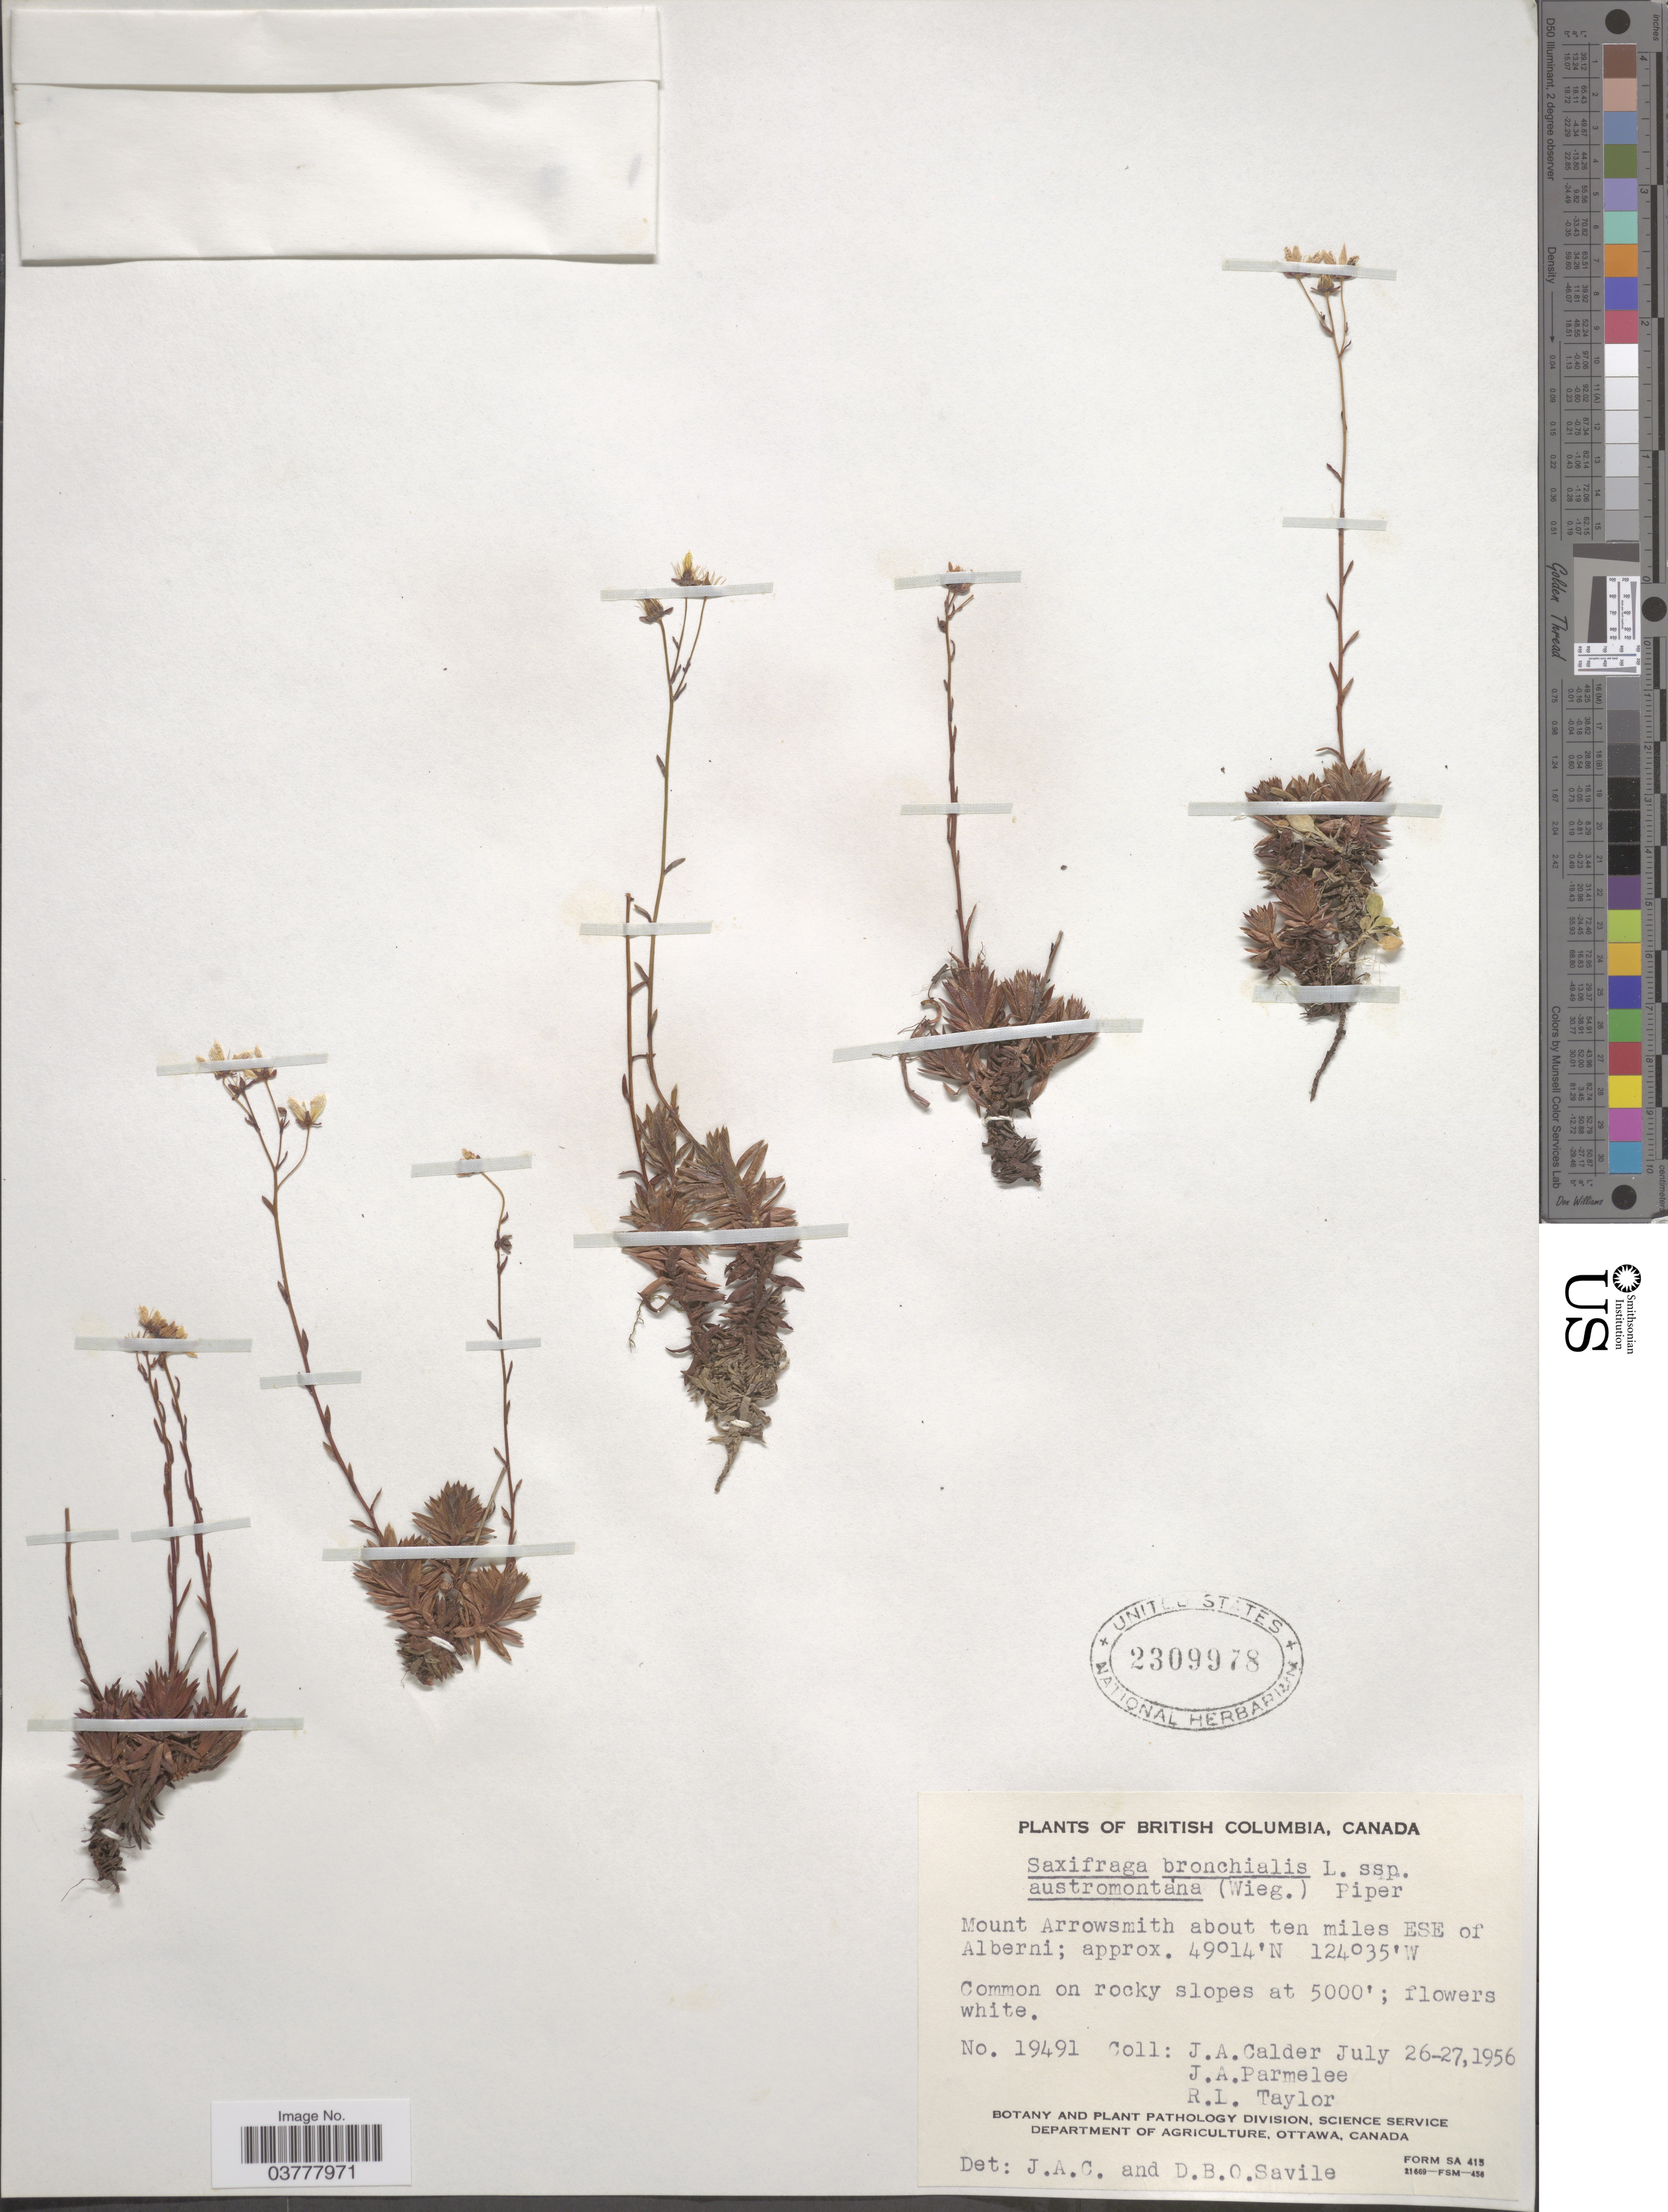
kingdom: Plantae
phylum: Tracheophyta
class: Magnoliopsida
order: Saxifragales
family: Saxifragaceae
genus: Saxifraga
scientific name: Saxifraga bronchialis subsp. austromontana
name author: (Wiegand) Piper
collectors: J. A. Calder, J. A. Parmelee & R. Taylor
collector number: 19491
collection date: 1956-07-26/1956-07-27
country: Canada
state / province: British Columbia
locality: Mount Arrowsmith about ten miles ESE of Alberni.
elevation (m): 1524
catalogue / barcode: US 2309978